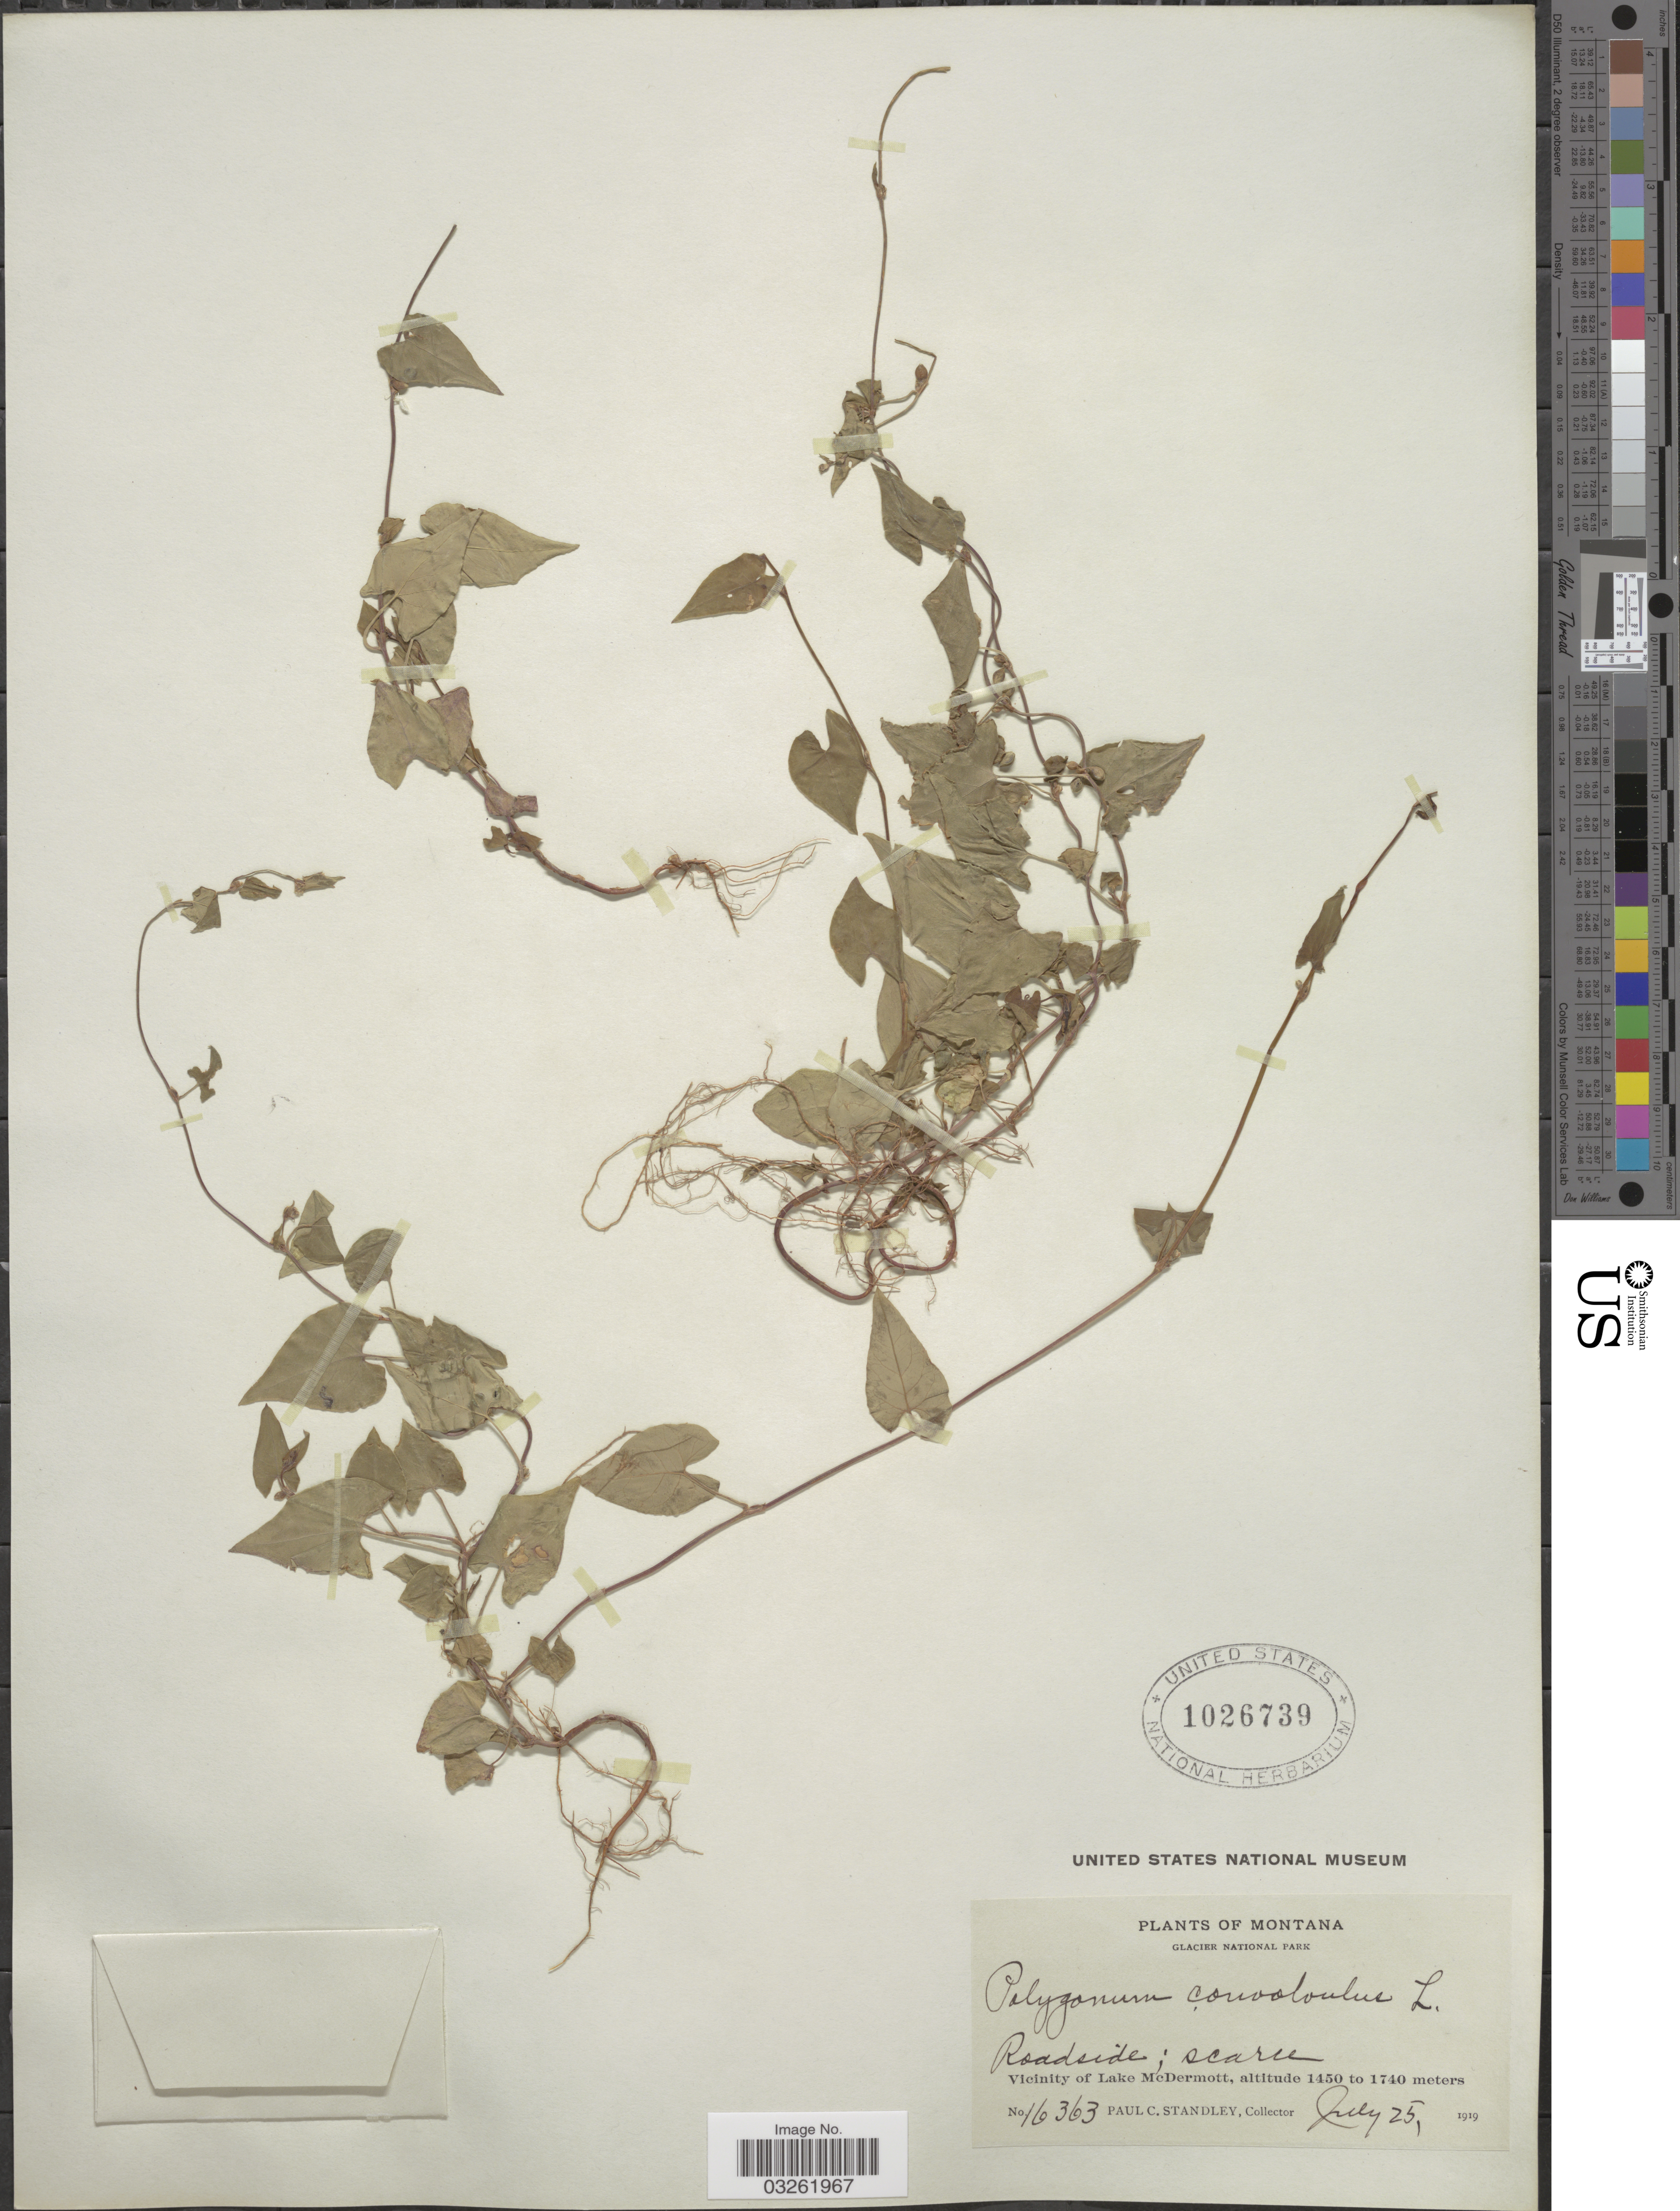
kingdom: Plantae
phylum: Tracheophyta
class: Magnoliopsida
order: Caryophyllales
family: Polygonaceae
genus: Fallopia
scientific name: Fallopia convolvulus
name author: (L.) Á. Löve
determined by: Strong, M. T., (US), Smithsonian Institution - National Museum of Natural History (UNITED STATES)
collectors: P. C. Standley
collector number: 16363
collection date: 1919-07-25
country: United States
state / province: Montana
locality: Glacier National Park. Vicinity of Lake McDermott.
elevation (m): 1450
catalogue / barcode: US 1026739